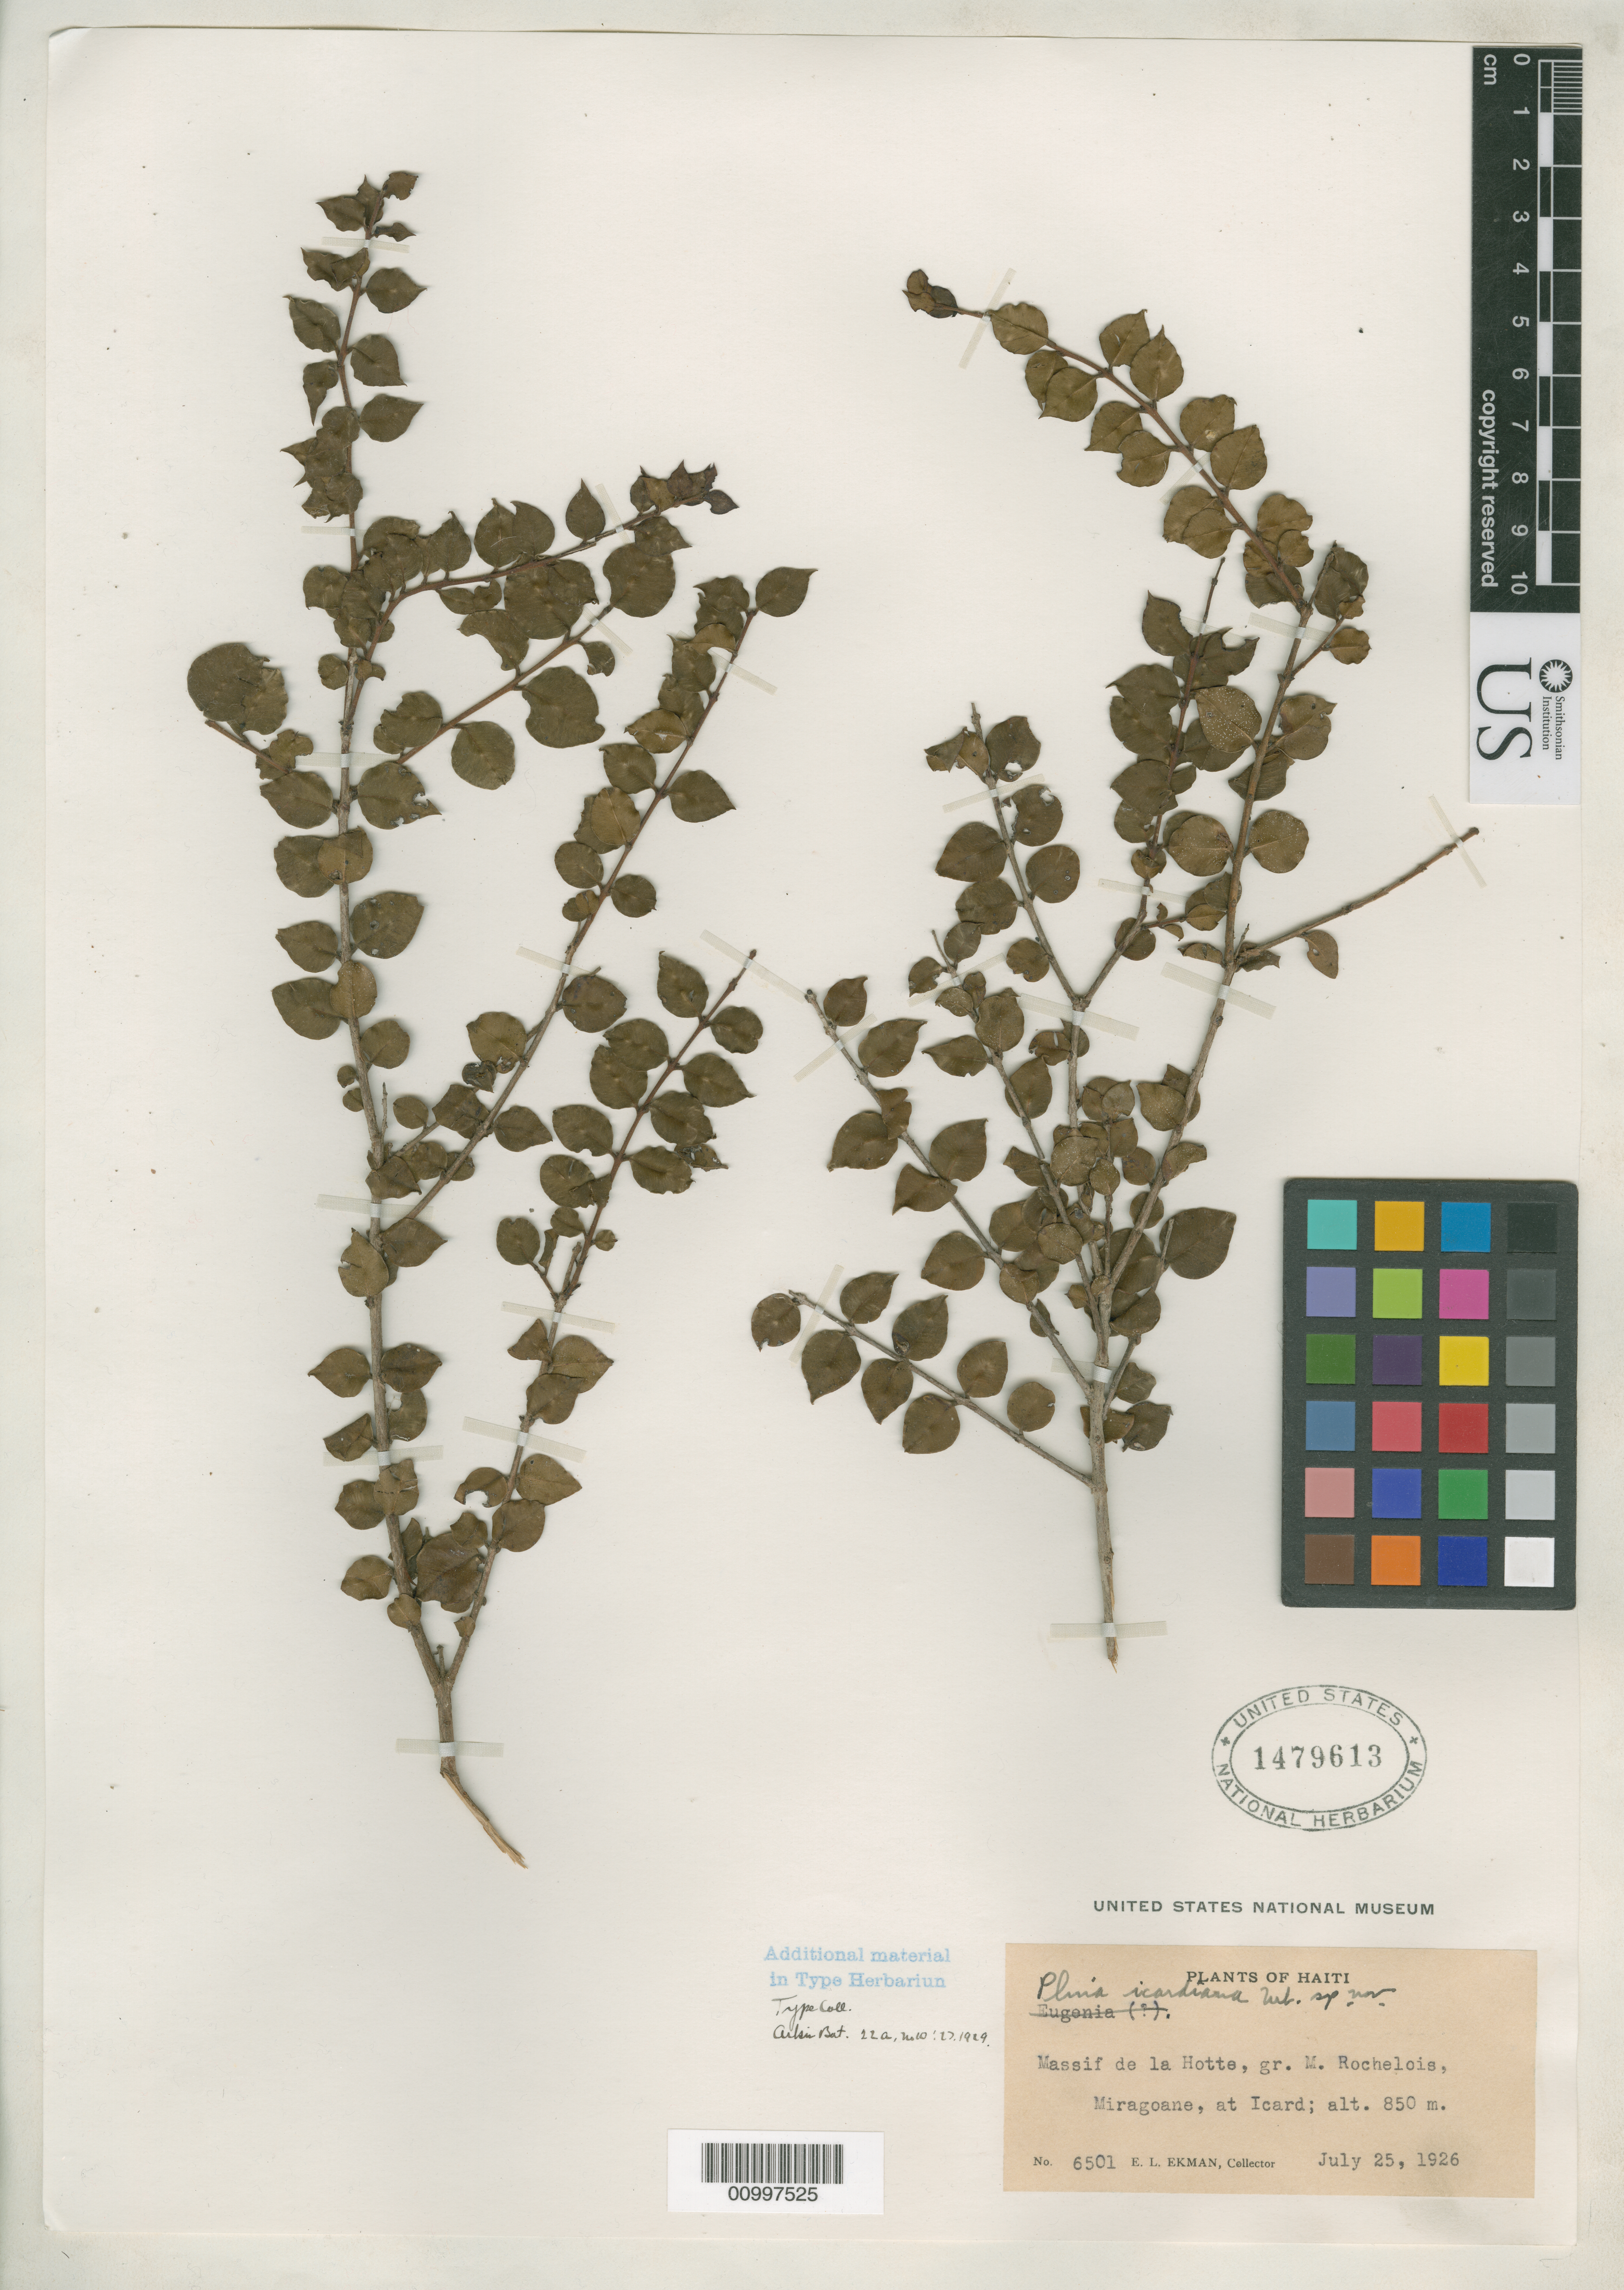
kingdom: Plantae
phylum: Tracheophyta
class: Magnoliopsida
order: Myrtales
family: Myrtaceae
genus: Plinia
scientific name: Plinia icardiana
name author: Urb.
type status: Isotype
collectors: E. L. Ekman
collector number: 6501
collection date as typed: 25 Jul 1926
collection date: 1926-07-25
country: Haiti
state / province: Miragoane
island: Hispaniola Island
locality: Massif de la Hotte, gr. M. Rochelois, Miragoane, at Icard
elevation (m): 850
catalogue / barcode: US 1479613